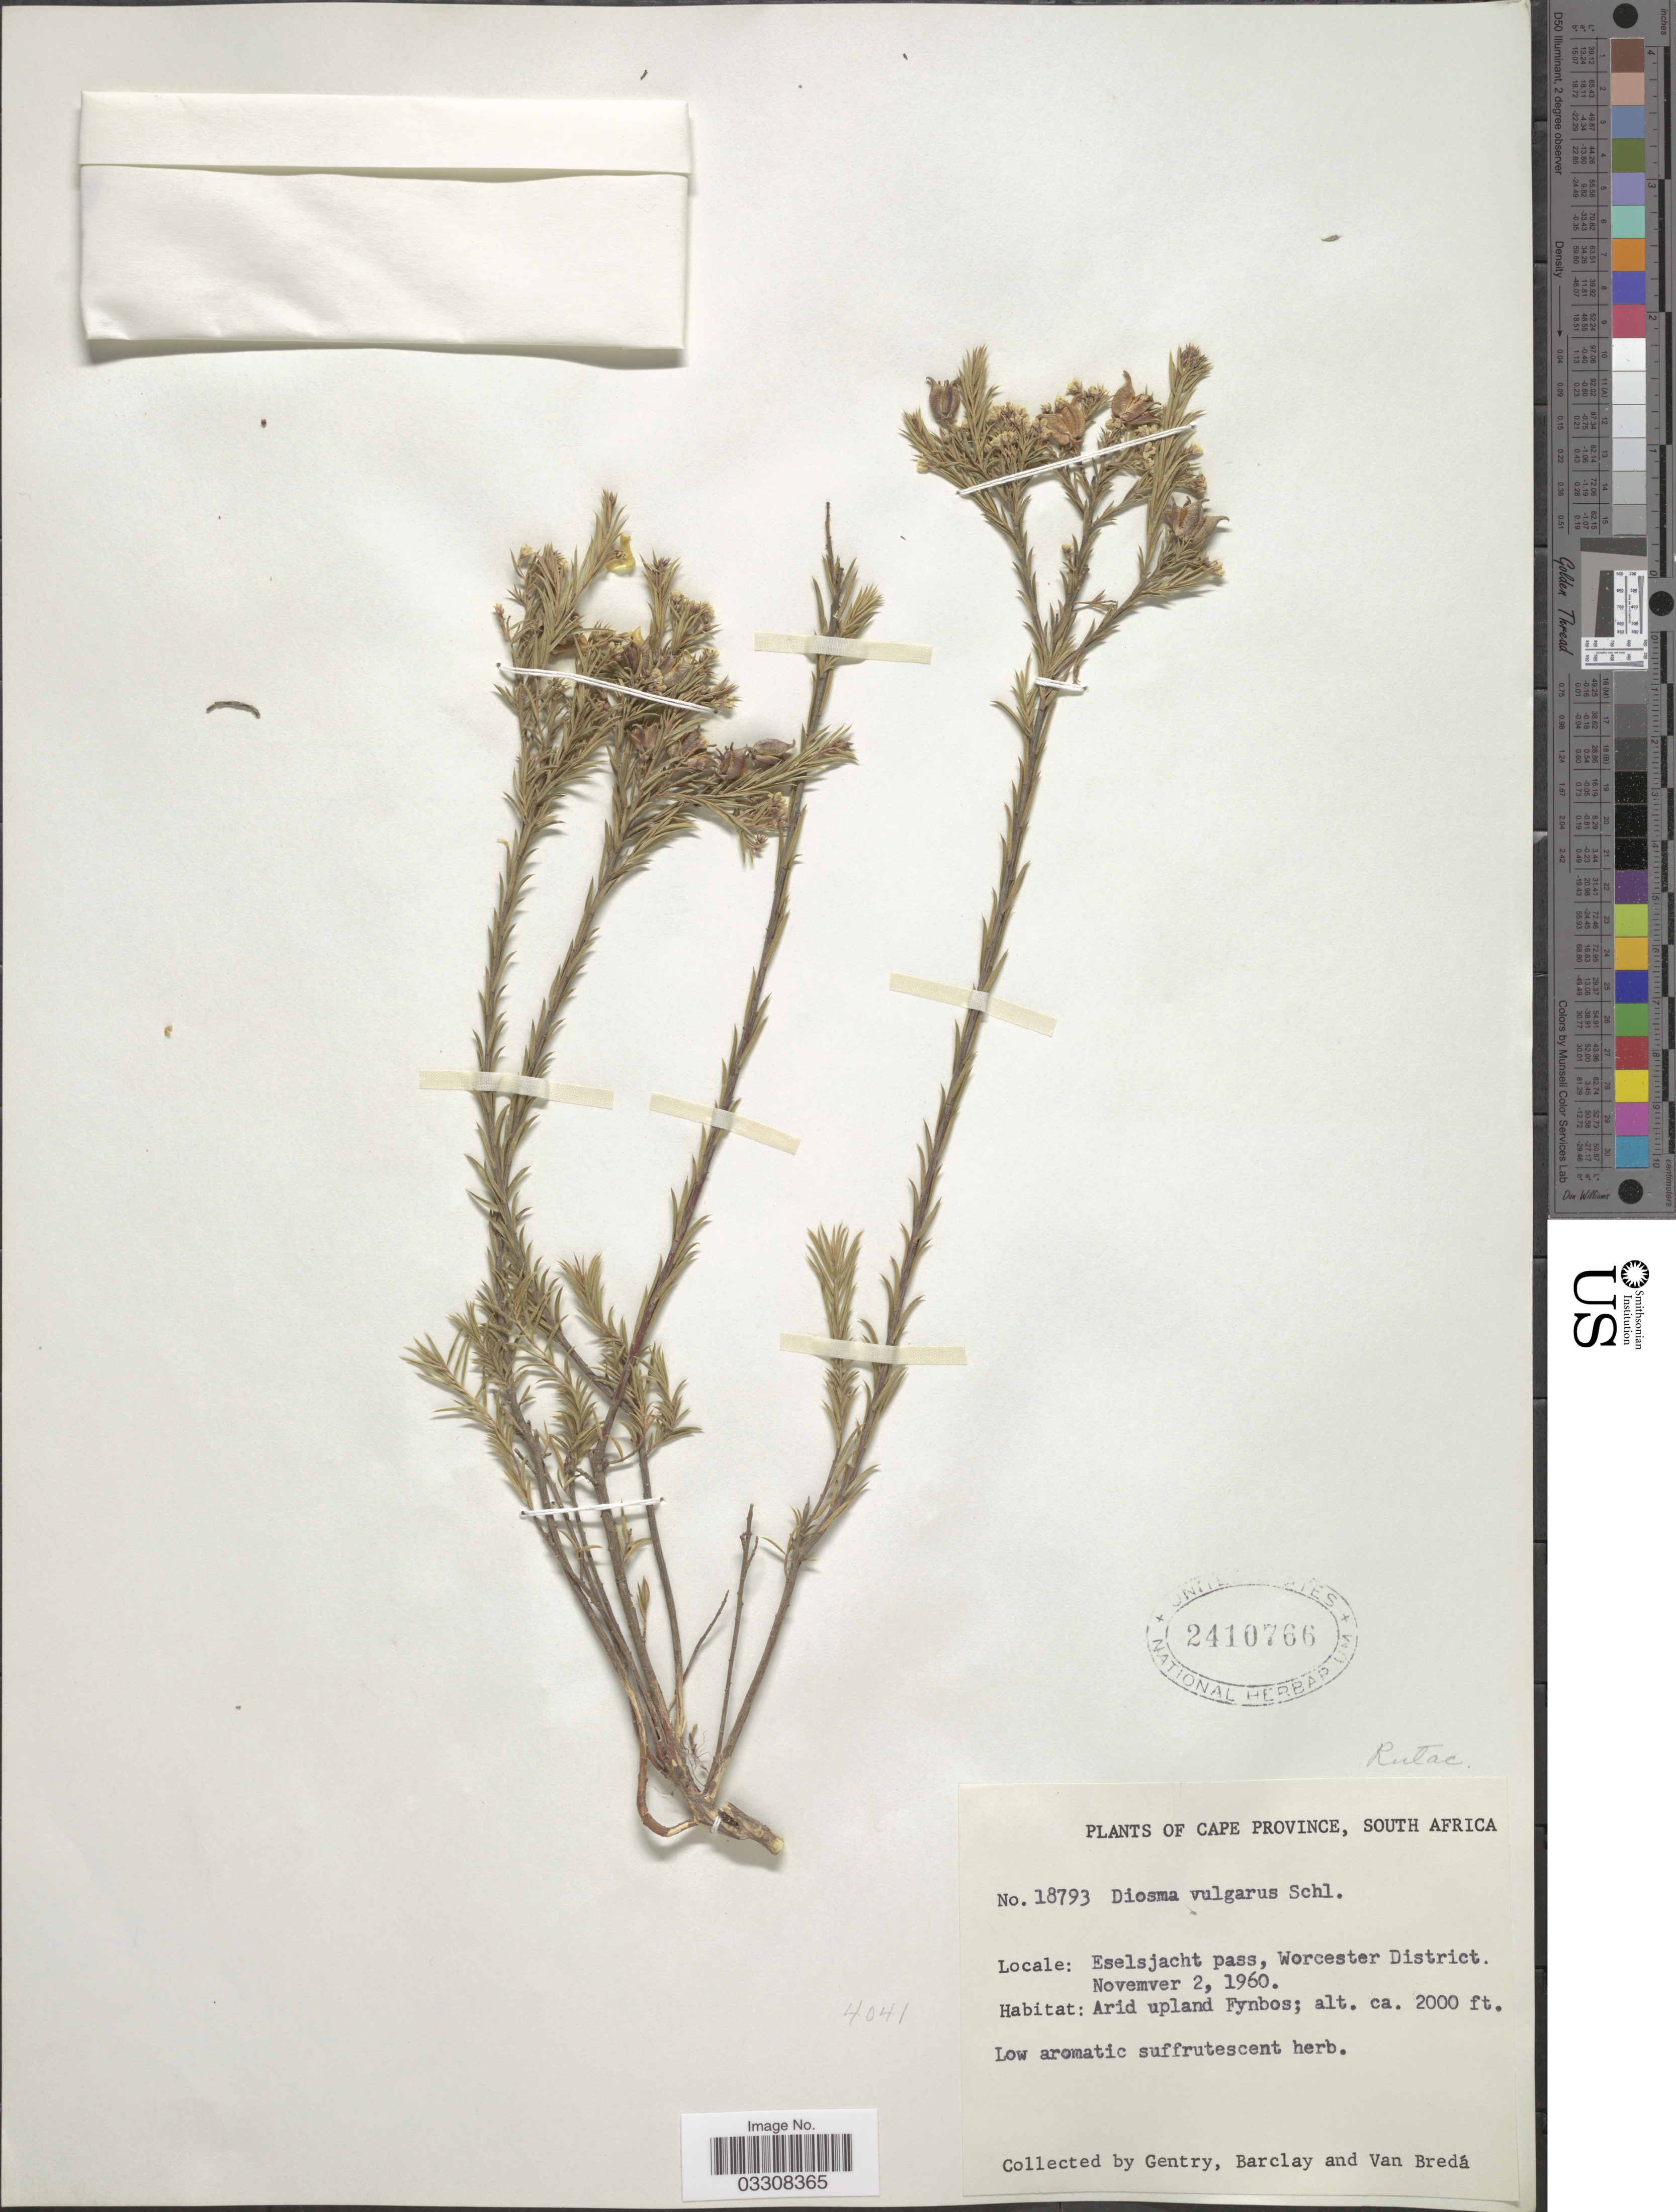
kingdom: Plantae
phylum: Tracheophyta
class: Magnoliopsida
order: Sapindales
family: Rutaceae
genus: Diosma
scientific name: Diosma vulgaris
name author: Schltdl.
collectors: Gentry, --, -- Barclay & Van Bredá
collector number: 18793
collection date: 1960-11-02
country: South Africa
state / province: Western Cape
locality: Eselsjacht pass, Worcester District.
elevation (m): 610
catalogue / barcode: US 2410766